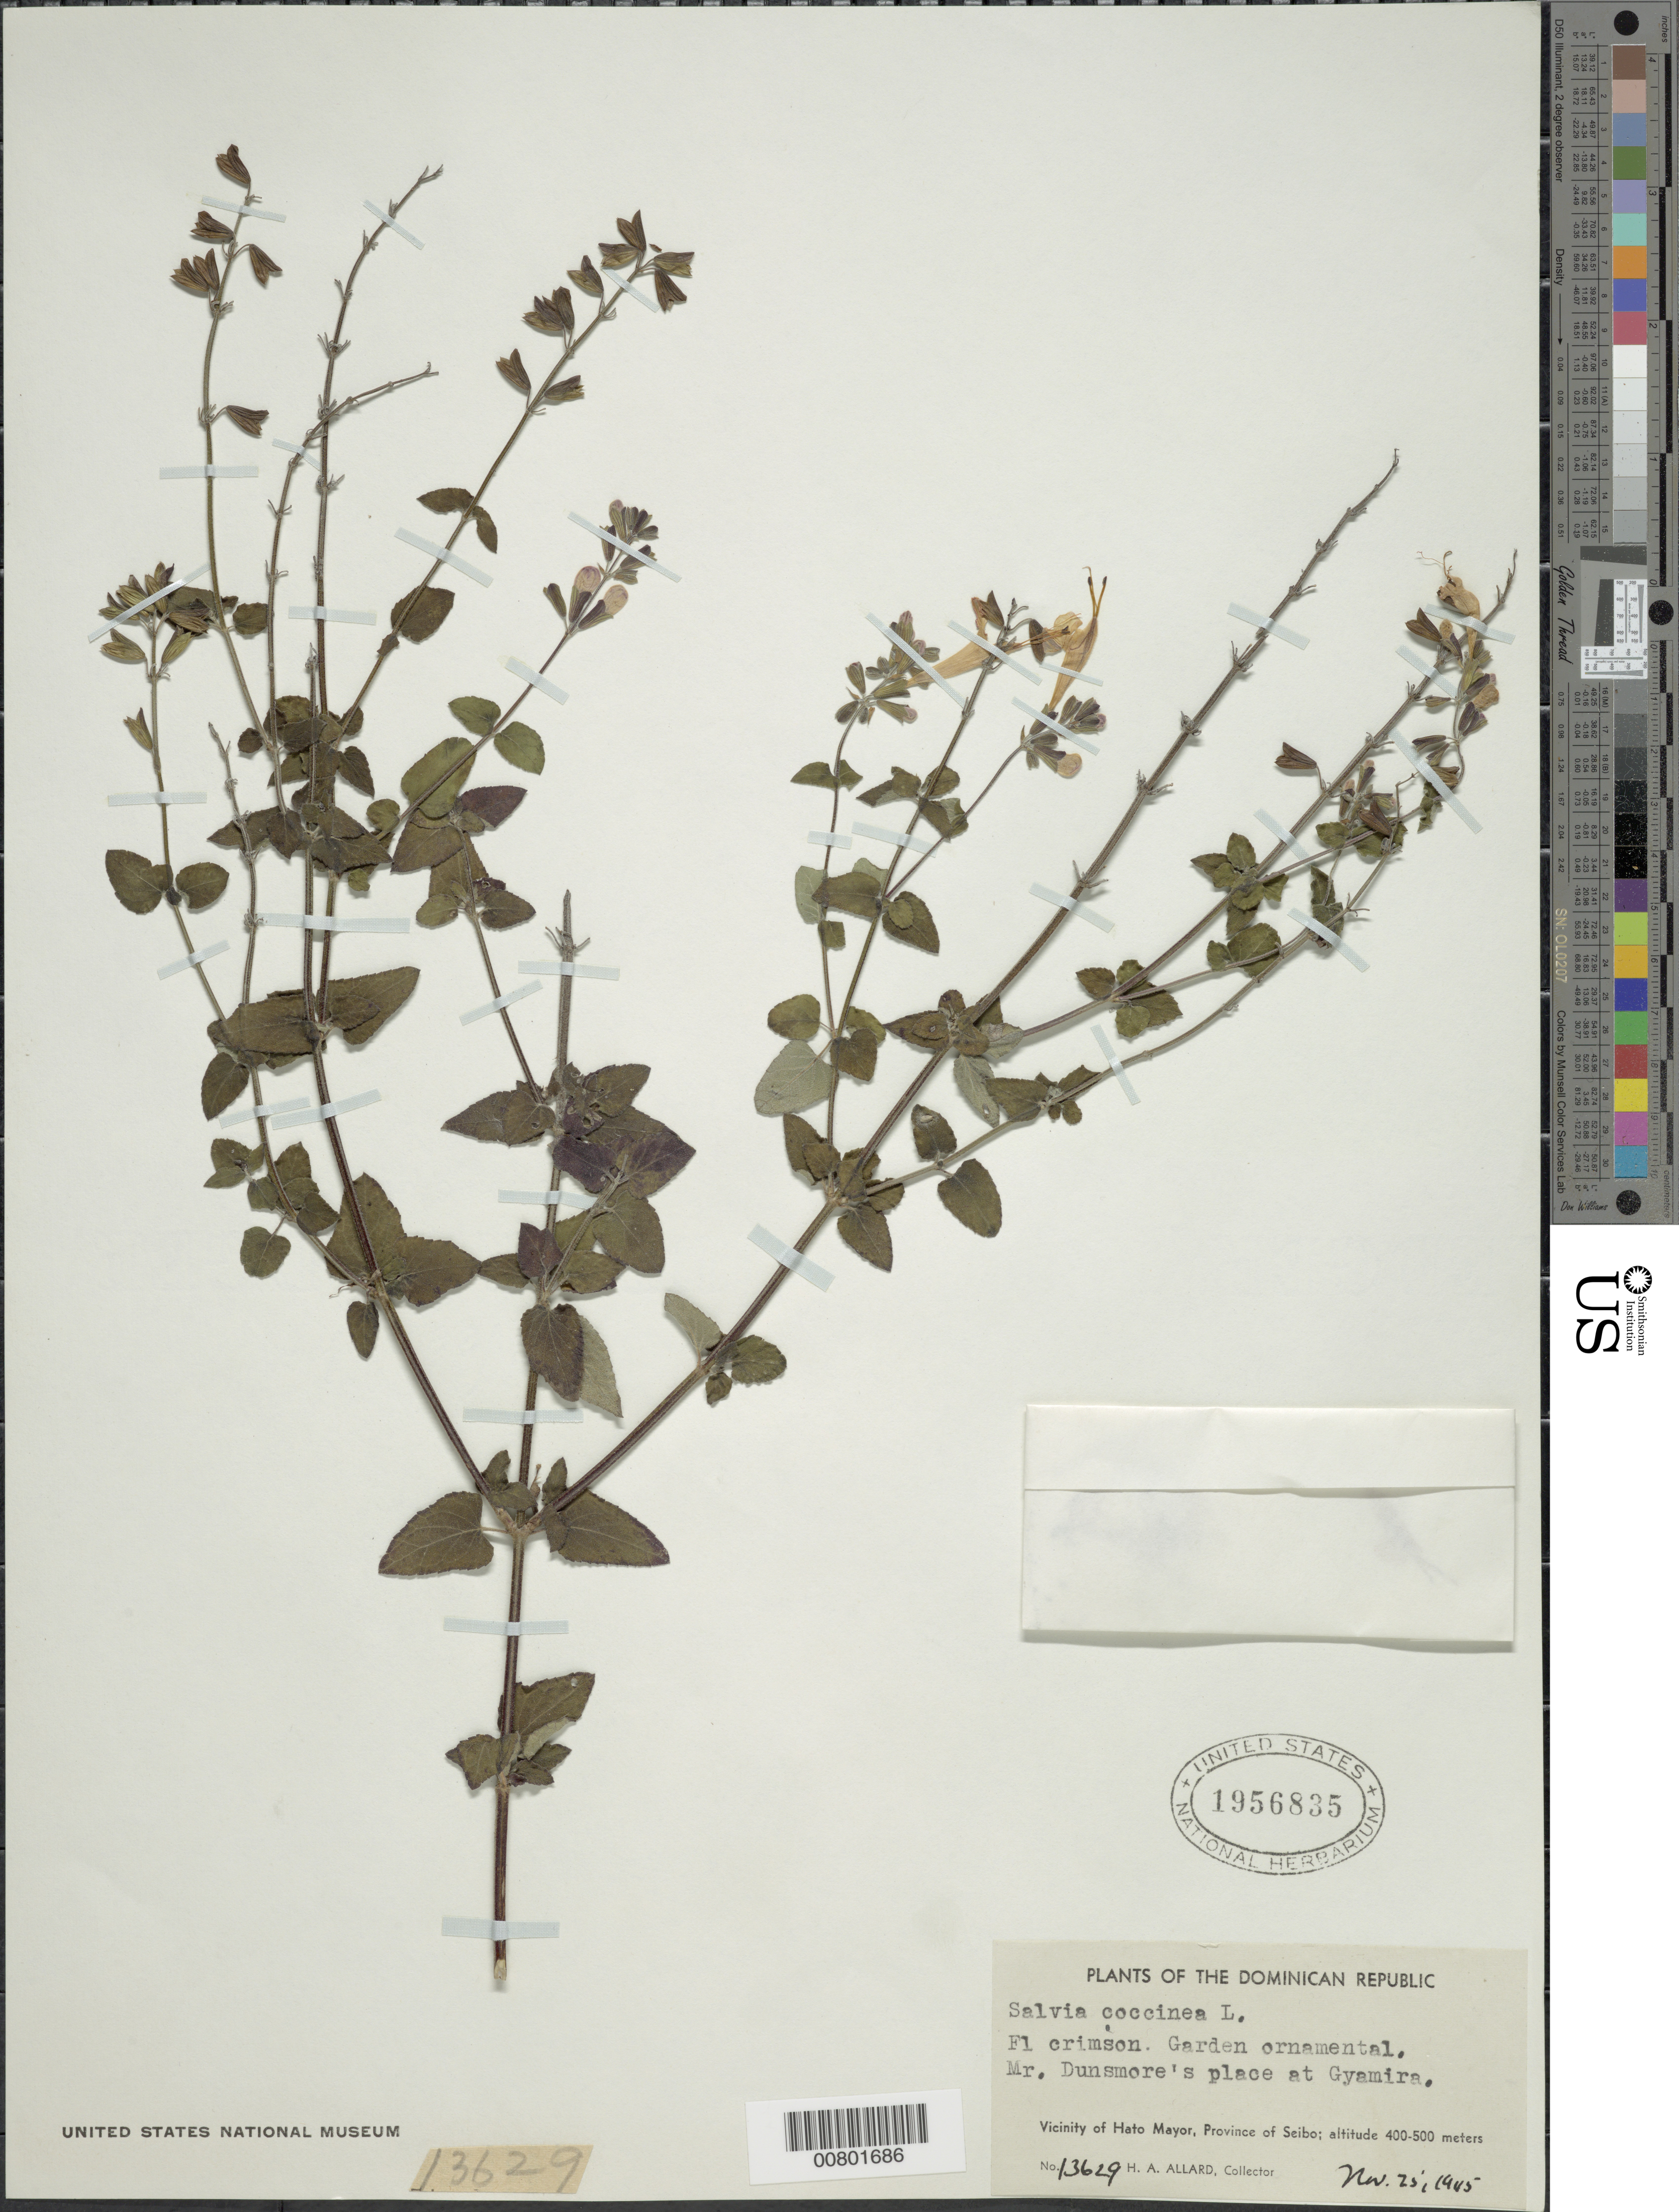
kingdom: Plantae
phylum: Tracheophyta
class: Magnoliopsida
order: Lamiales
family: Lamiaceae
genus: Salvia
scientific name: Salvia coccinea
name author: Buc'hoz ex Etl.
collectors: H. A. Allard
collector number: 13629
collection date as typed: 25 Nov 1945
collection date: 1945-11-25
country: Dominican Republic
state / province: El Seibo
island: Hispaniola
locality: Vicinity of Hato Mayor, Mr. Dunsmore's place at Gyamira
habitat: Garden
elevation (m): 400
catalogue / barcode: US 1956835